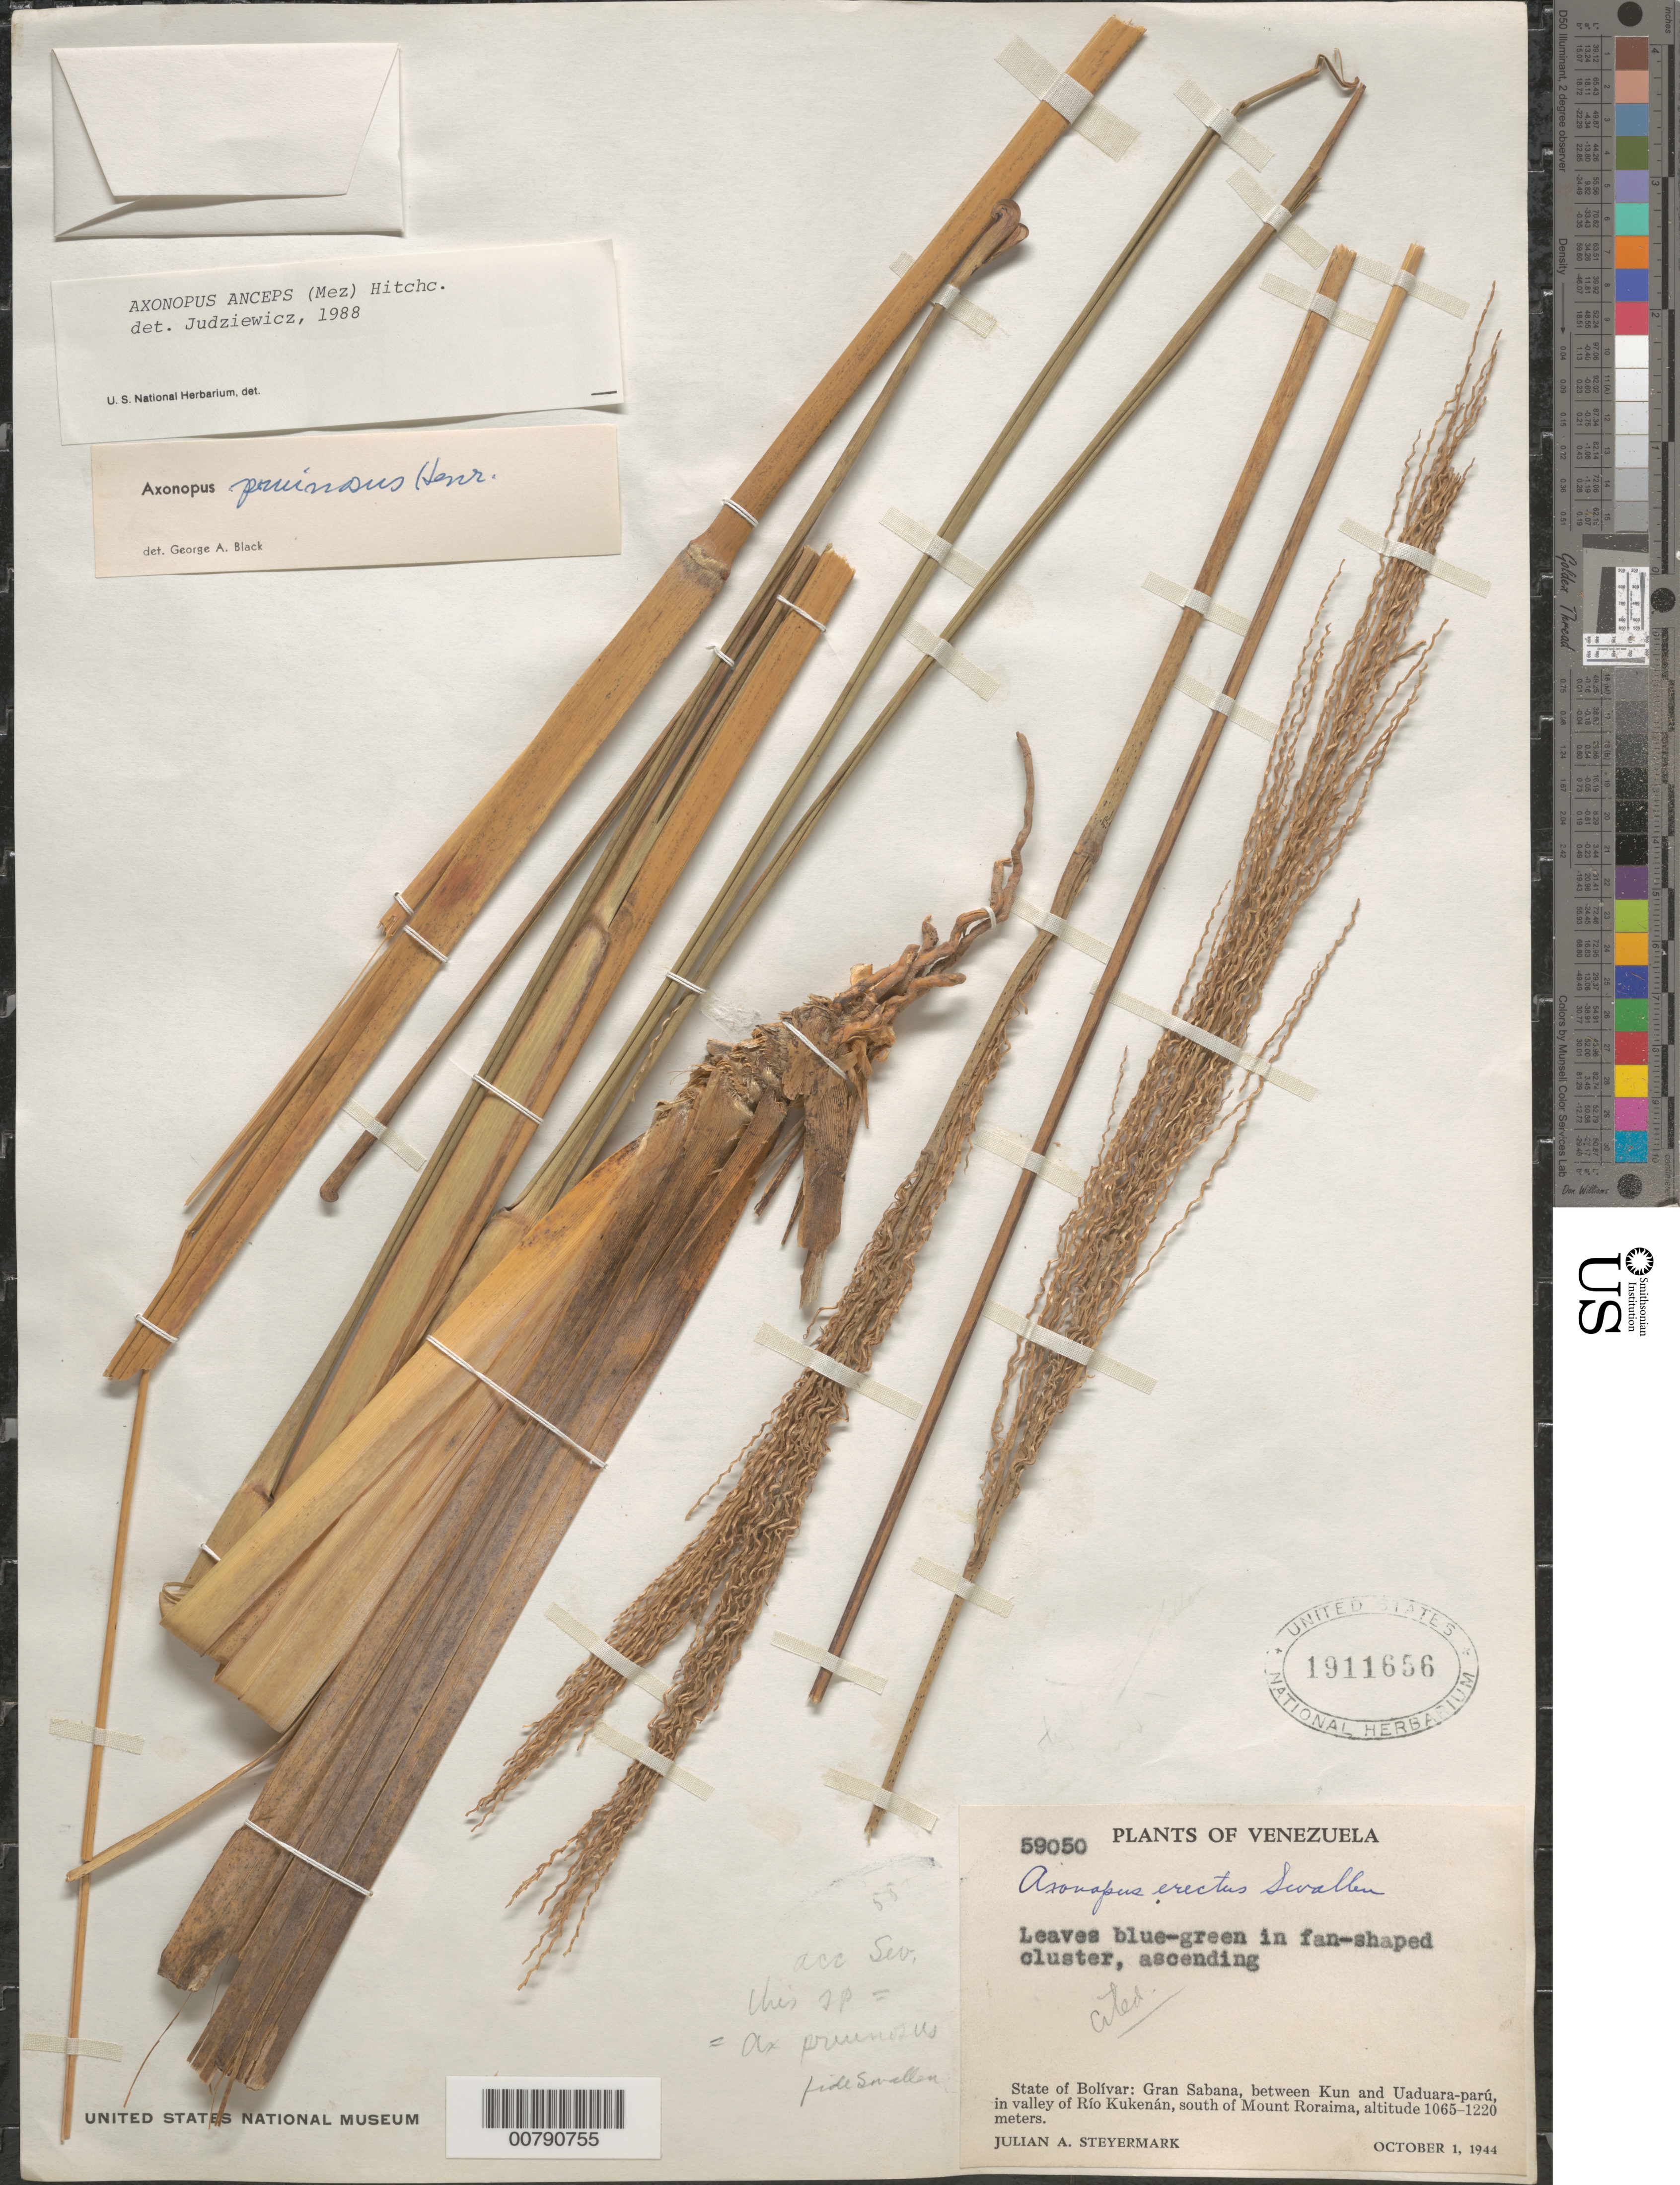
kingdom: Plantae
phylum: Tracheophyta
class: Liliopsida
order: Poales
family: Poaceae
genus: Axonopus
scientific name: Axonopus anceps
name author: (Mez) Hitchc.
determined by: Judziewicz, E. J.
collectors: J. Steyermark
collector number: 59050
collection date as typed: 1-Oct-44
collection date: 1944-10-01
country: Venezuela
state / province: Bolívar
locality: Gran Sabana, between Kun and Uaduara-parú, Río Kukenán Valley, S of Mt. Roraima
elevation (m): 1065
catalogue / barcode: US 1911656